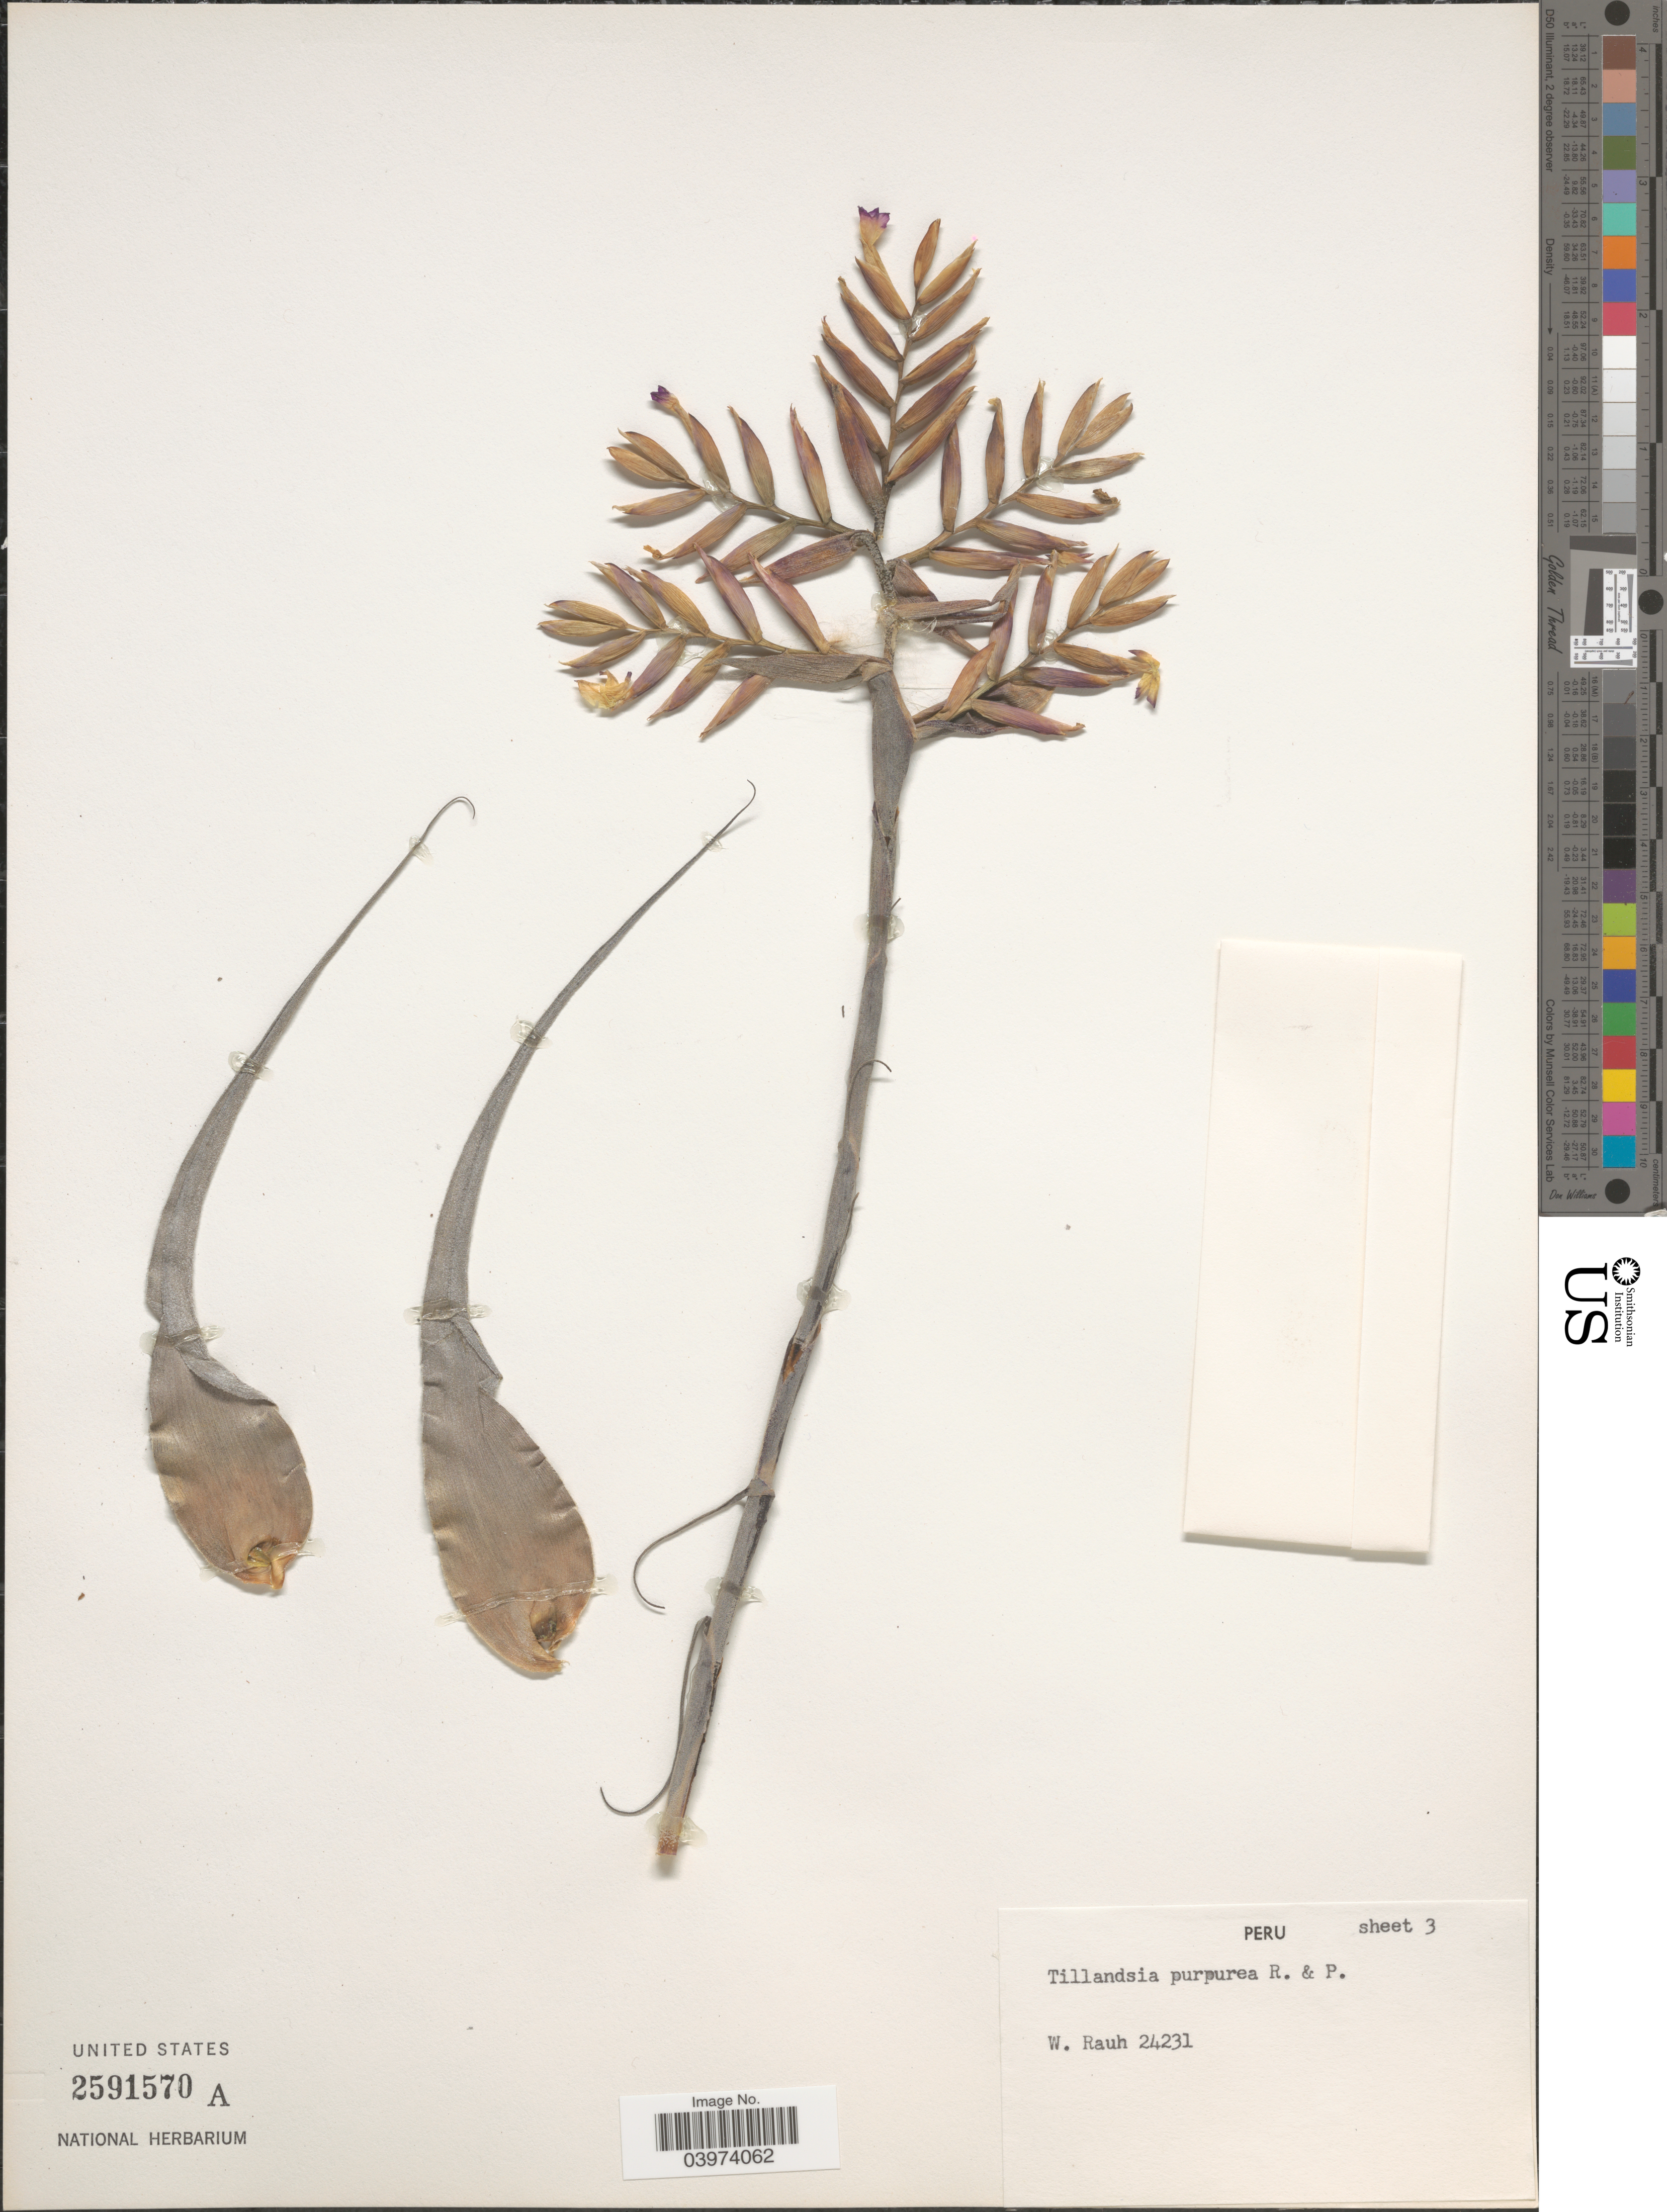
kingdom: Plantae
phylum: Tracheophyta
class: Liliopsida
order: Poales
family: Bromeliaceae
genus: Tillandsia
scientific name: Tillandsia purpurea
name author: Ruiz & Pav.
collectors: W. Rauh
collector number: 24231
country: Peru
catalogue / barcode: US 2591570A